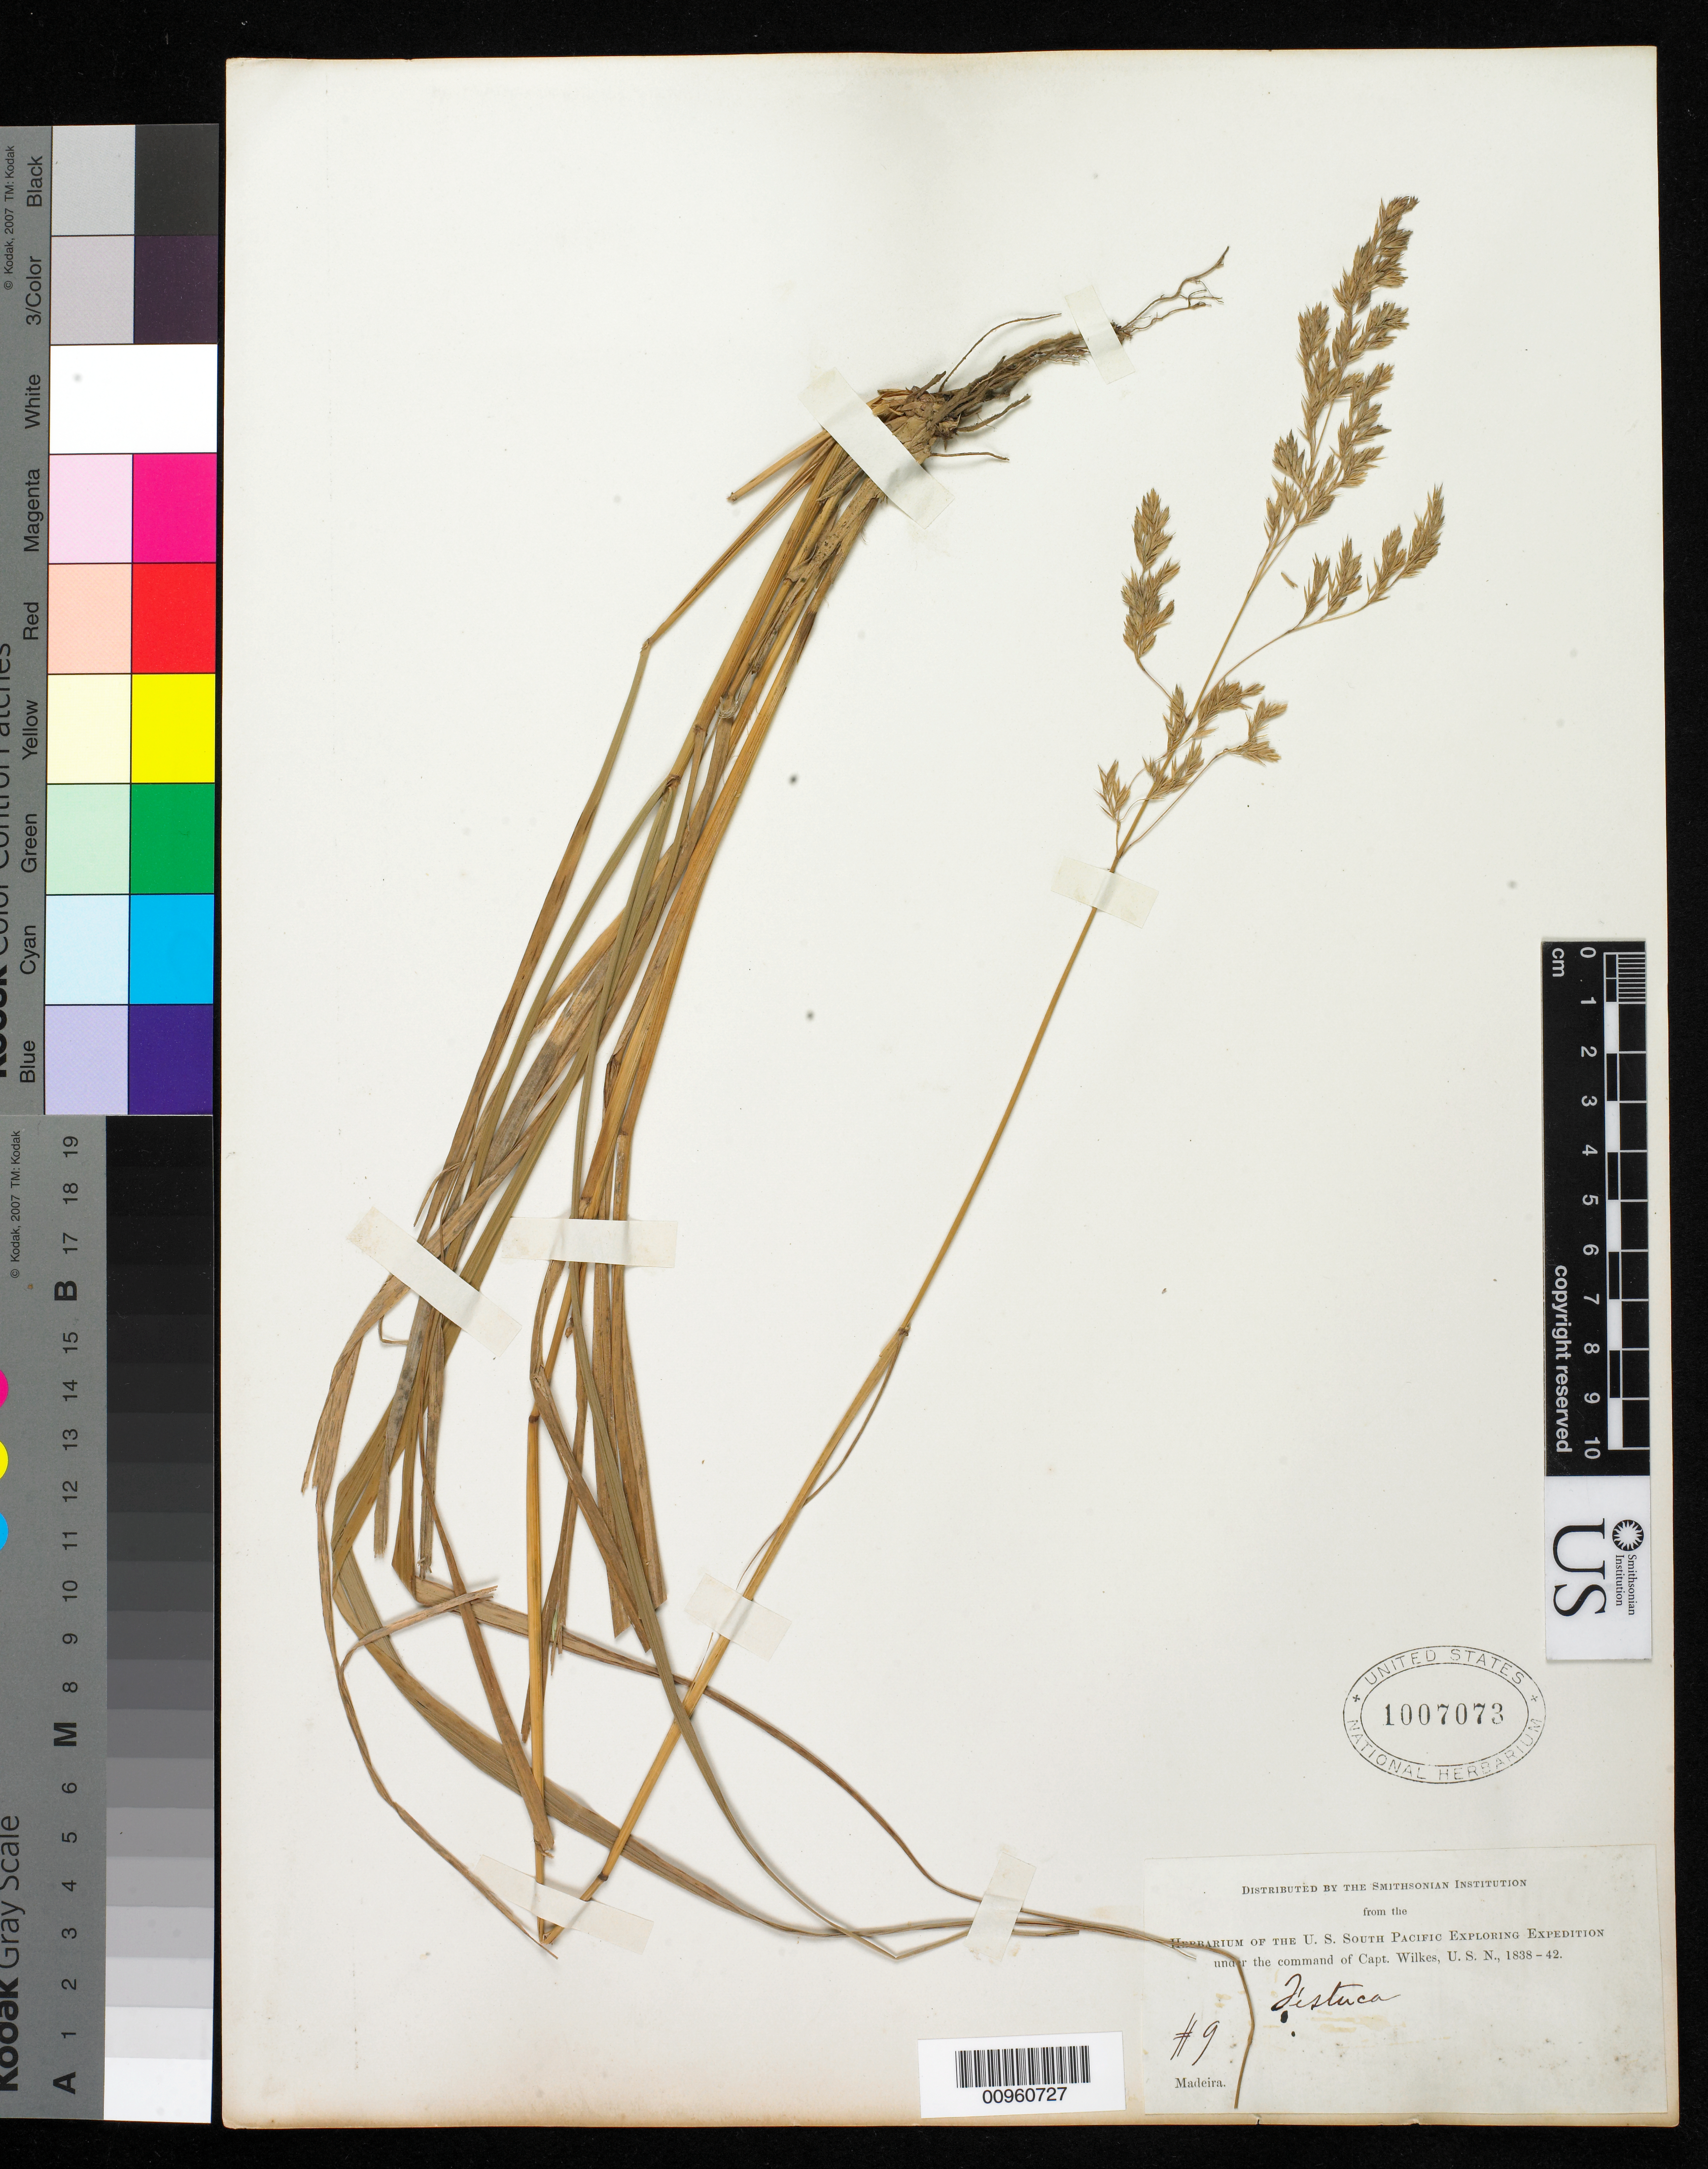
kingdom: Plantae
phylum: Tracheophyta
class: Liliopsida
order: Poales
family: Poaceae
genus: Festuca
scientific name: Festuca sp.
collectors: Wilkes Explor. Exped.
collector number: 9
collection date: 1838/1842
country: Portugal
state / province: Madeira (Aut. Reg.)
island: Madeira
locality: Funchal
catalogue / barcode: US 1007073